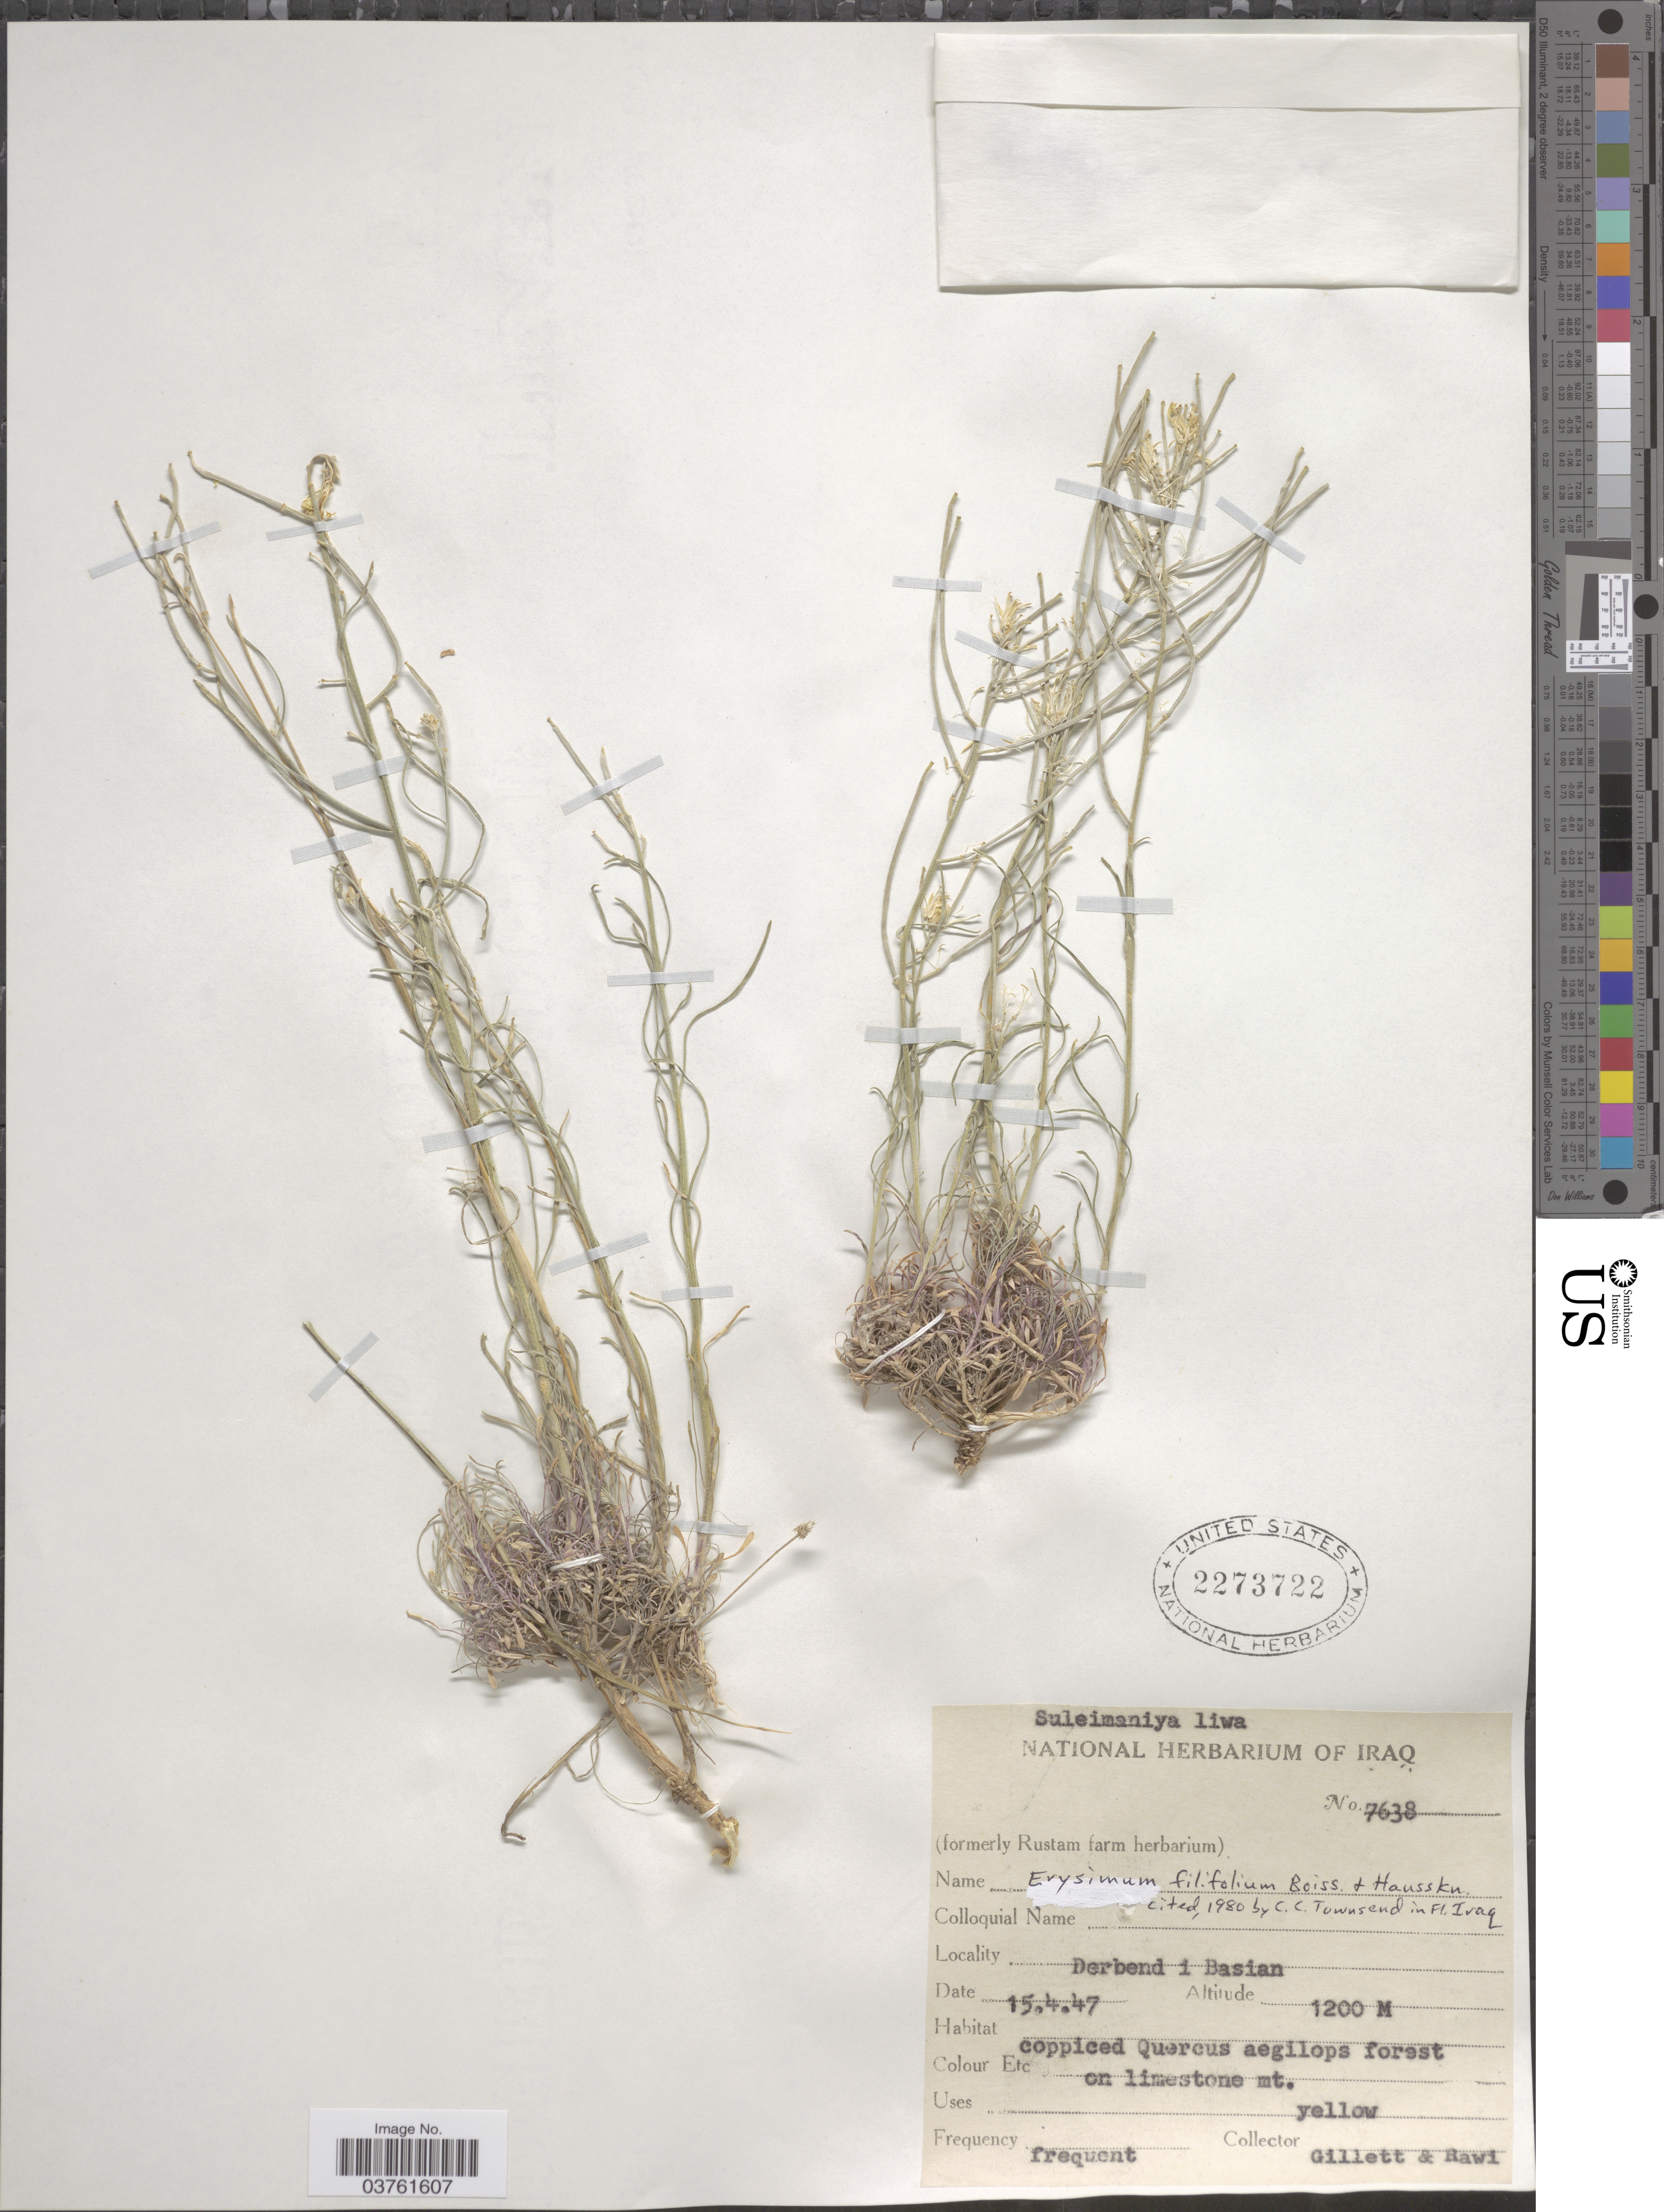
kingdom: Plantae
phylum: Tracheophyta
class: Magnoliopsida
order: Brassicales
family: Brassicaceae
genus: Erysimum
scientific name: Erysimum filifolium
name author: F. Muell.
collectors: Gillett, -- & -. Rawi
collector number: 7638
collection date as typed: Transcribed d/m/y: 15/4/47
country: Iraq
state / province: As Sulaymānīyah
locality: Suleimaniya liwa. Derbend i Basian.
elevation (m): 1200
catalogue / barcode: US 2273722